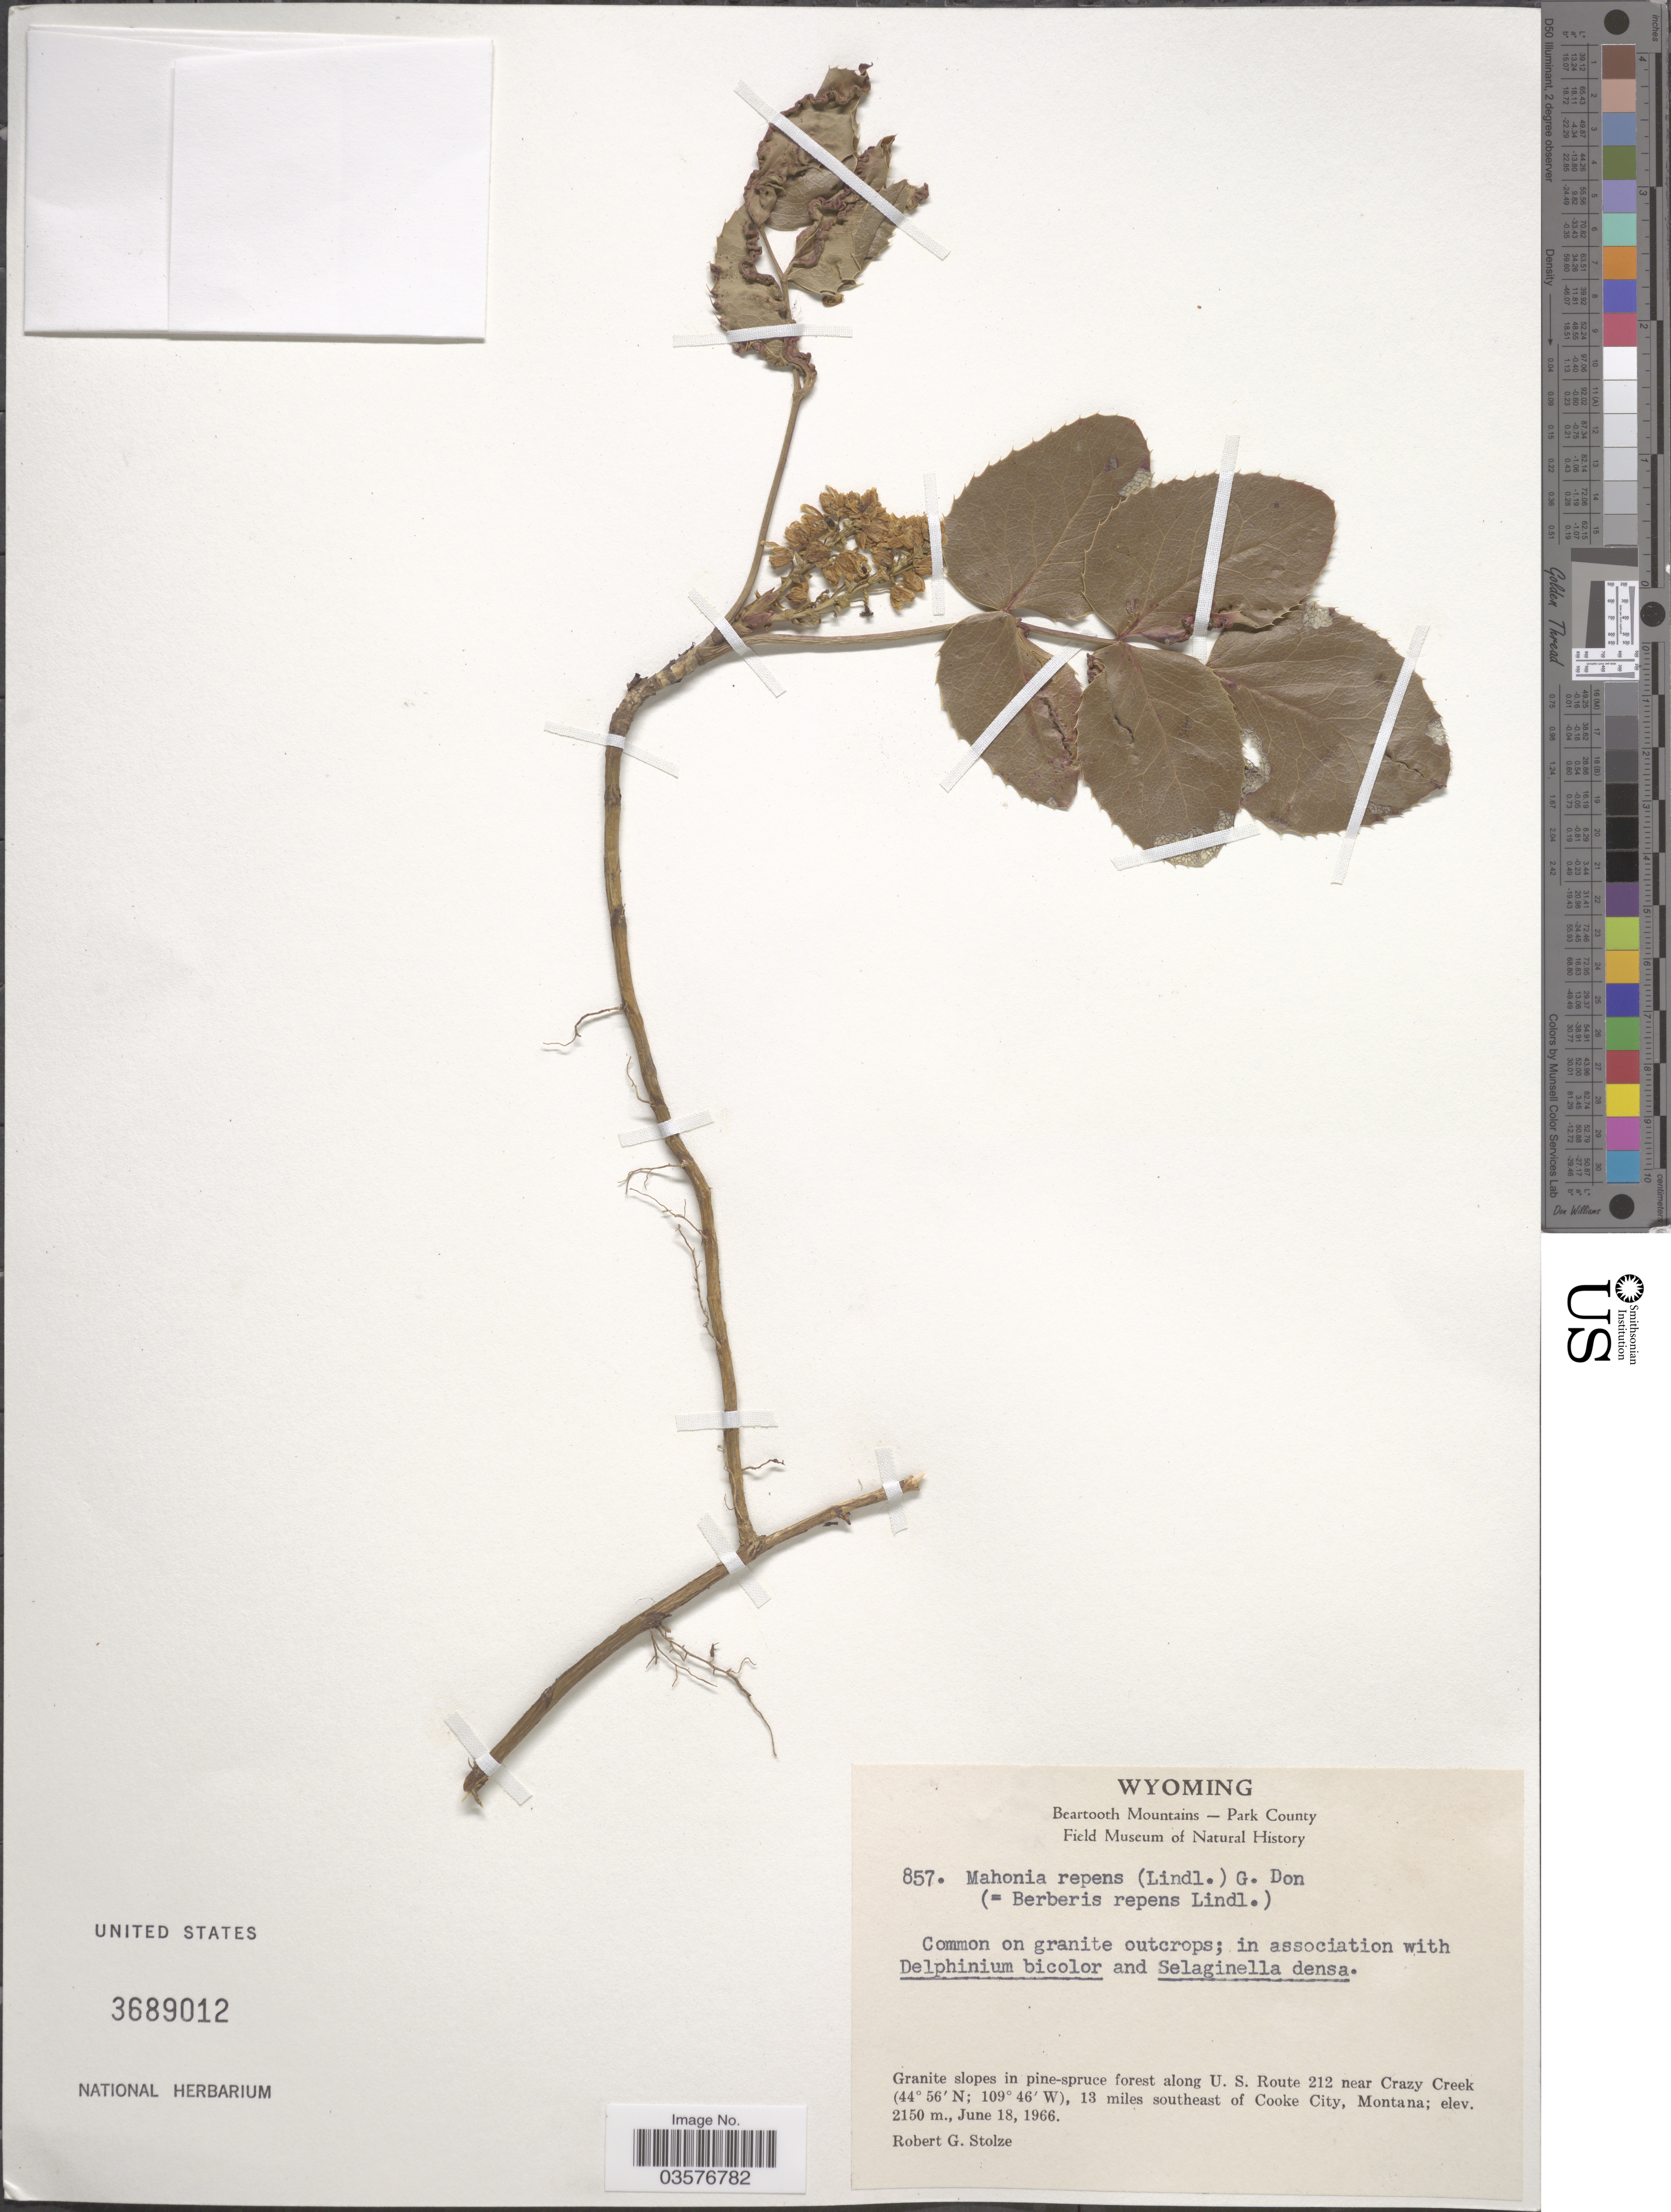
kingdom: Plantae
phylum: Tracheophyta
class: Magnoliopsida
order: Ranunculales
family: Berberidaceae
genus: Mahonia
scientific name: Mahonia repens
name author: (Lindl.) G. Don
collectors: R. G. Stolze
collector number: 857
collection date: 1966-06-18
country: United States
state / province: Montana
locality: Beartooth Mountains - Park County. Granite slopes in pine-spruce forest along U. S. Route 212 near Crazy Creek, 13 miles southeast of Cooke City.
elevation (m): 2150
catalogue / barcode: US 3689012